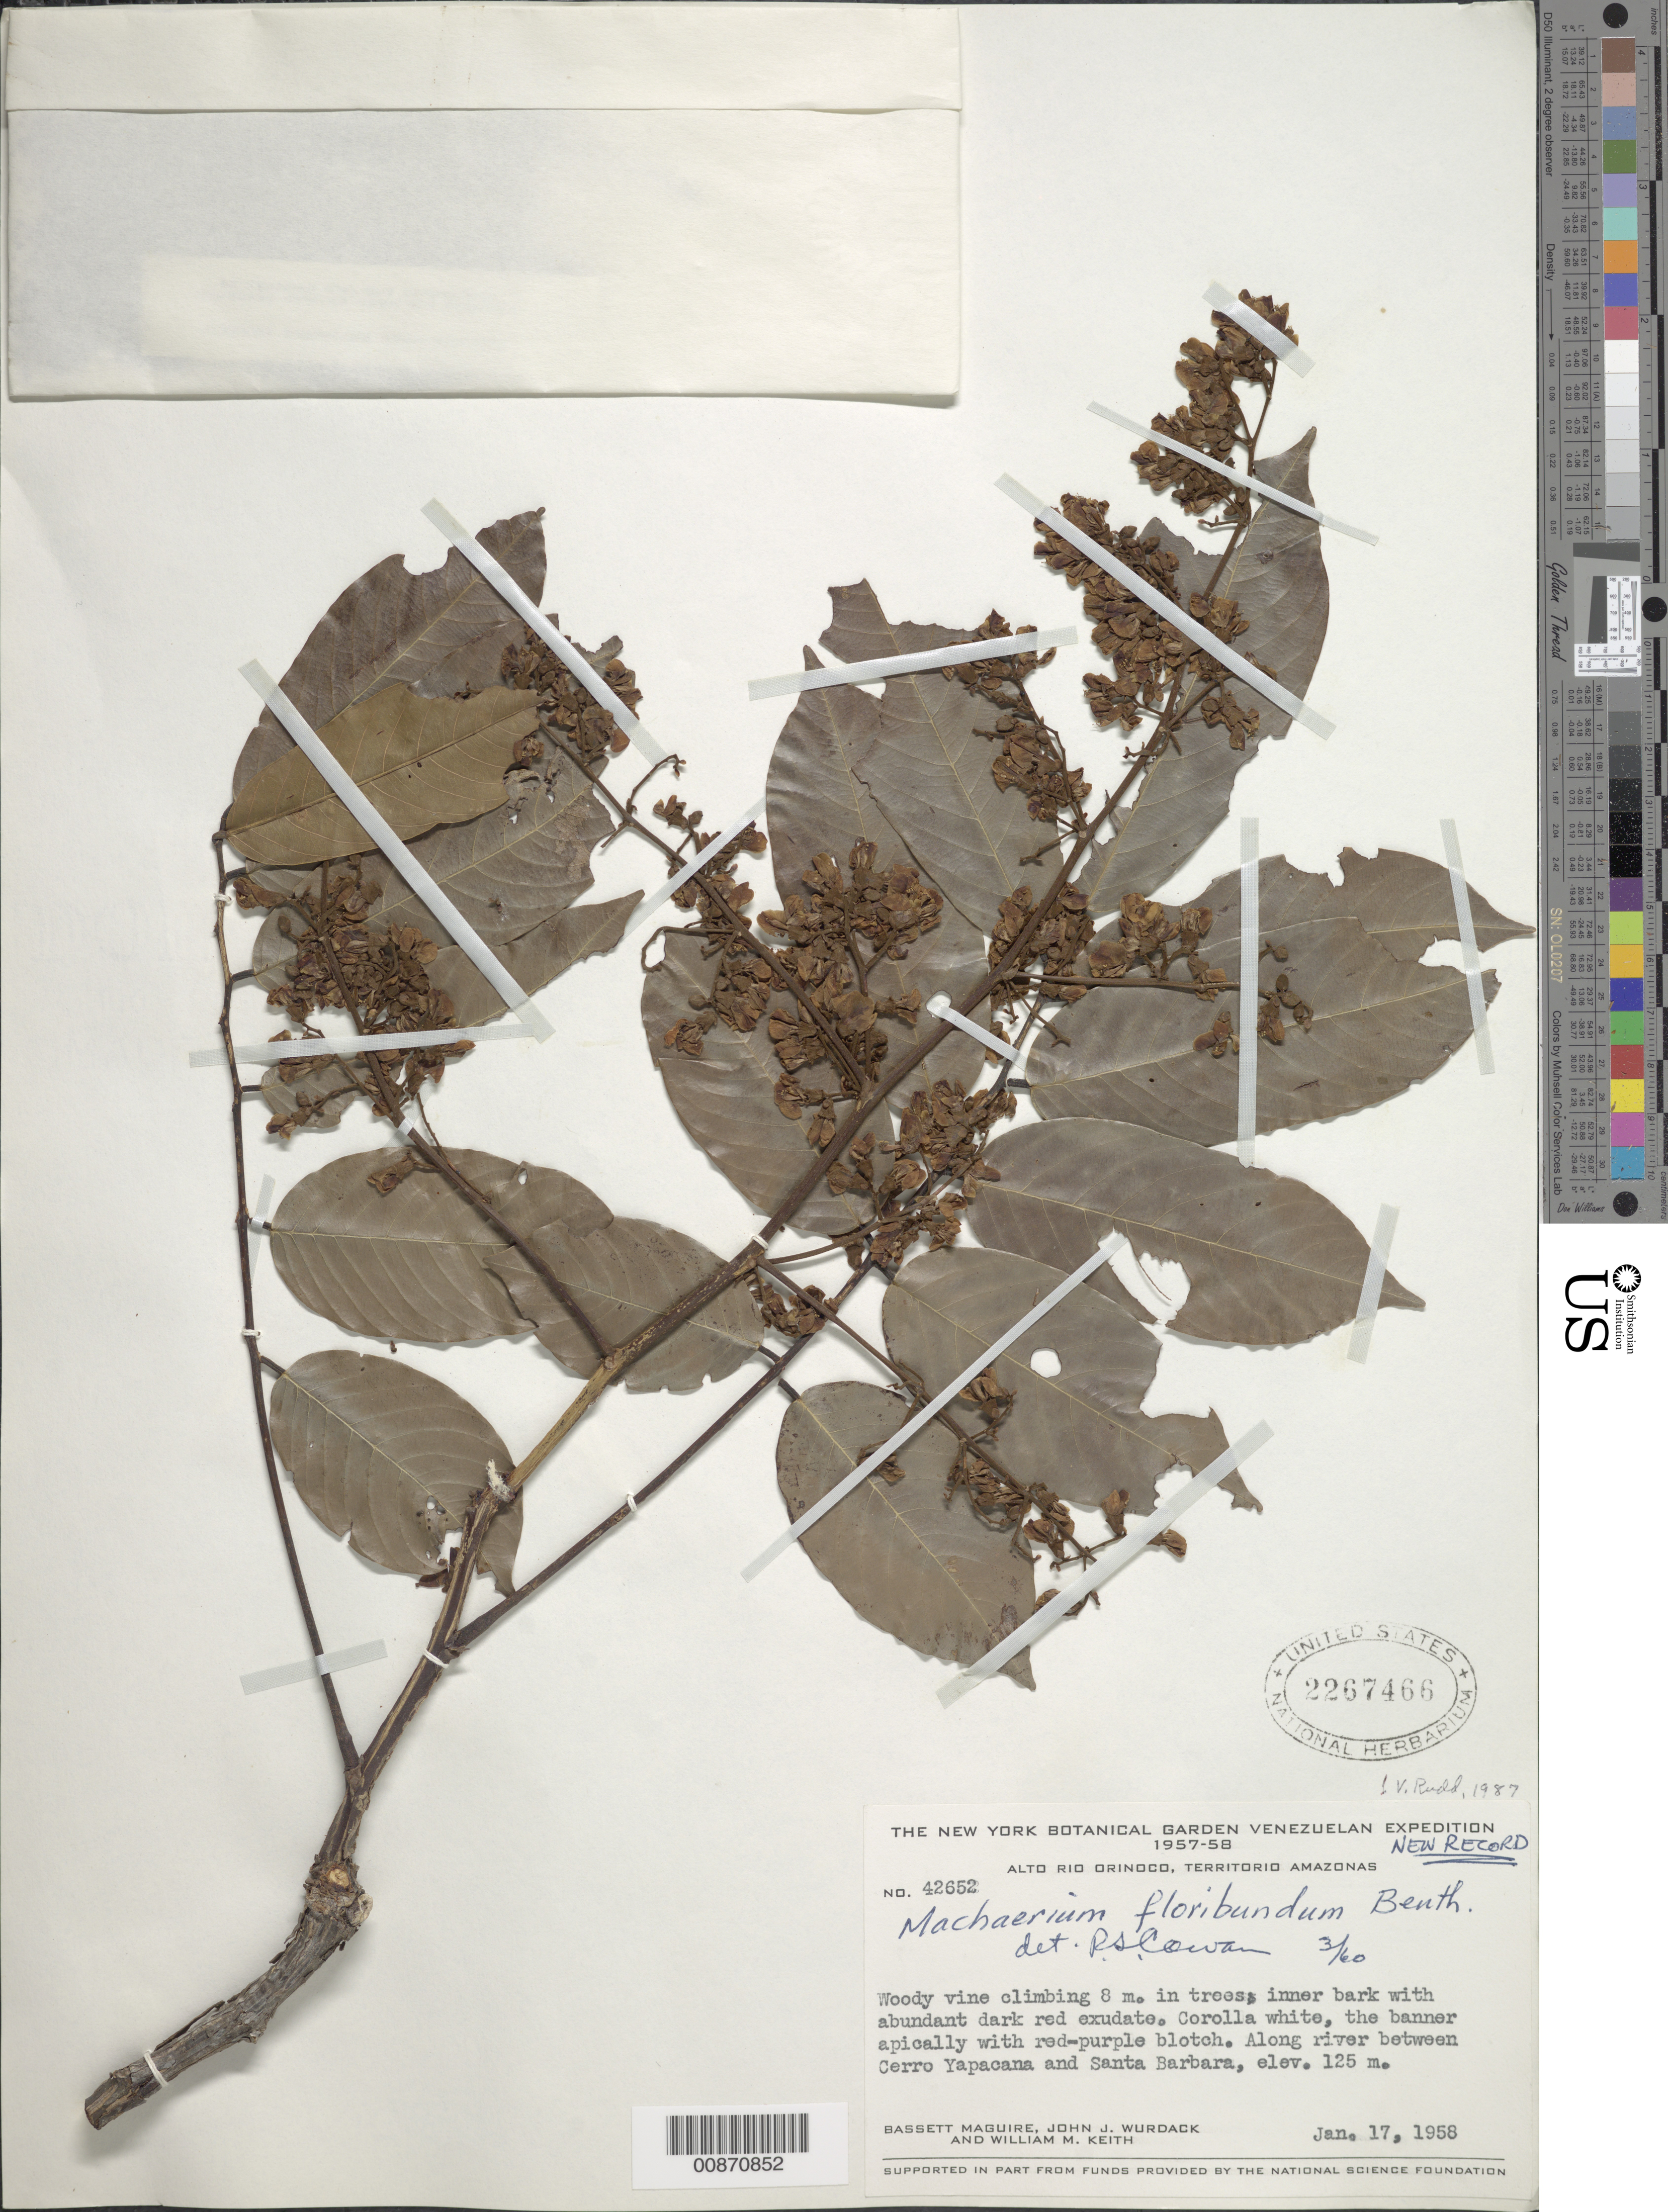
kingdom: Plantae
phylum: Tracheophyta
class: Magnoliopsida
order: Fabales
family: Fabaceae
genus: Machaerium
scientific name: Machaerium floribundum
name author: Benth.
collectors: B. Maguire, J. J. Wurdack & C. K. Maguire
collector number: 42652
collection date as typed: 17-Jan-58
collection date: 1958-01-17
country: Venezuela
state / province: Amazonas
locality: Río Orinoco, between Cerro Yapacána and Santa Barbara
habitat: Along river, climbing 8m in trees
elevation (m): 125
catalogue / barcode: US 2267466